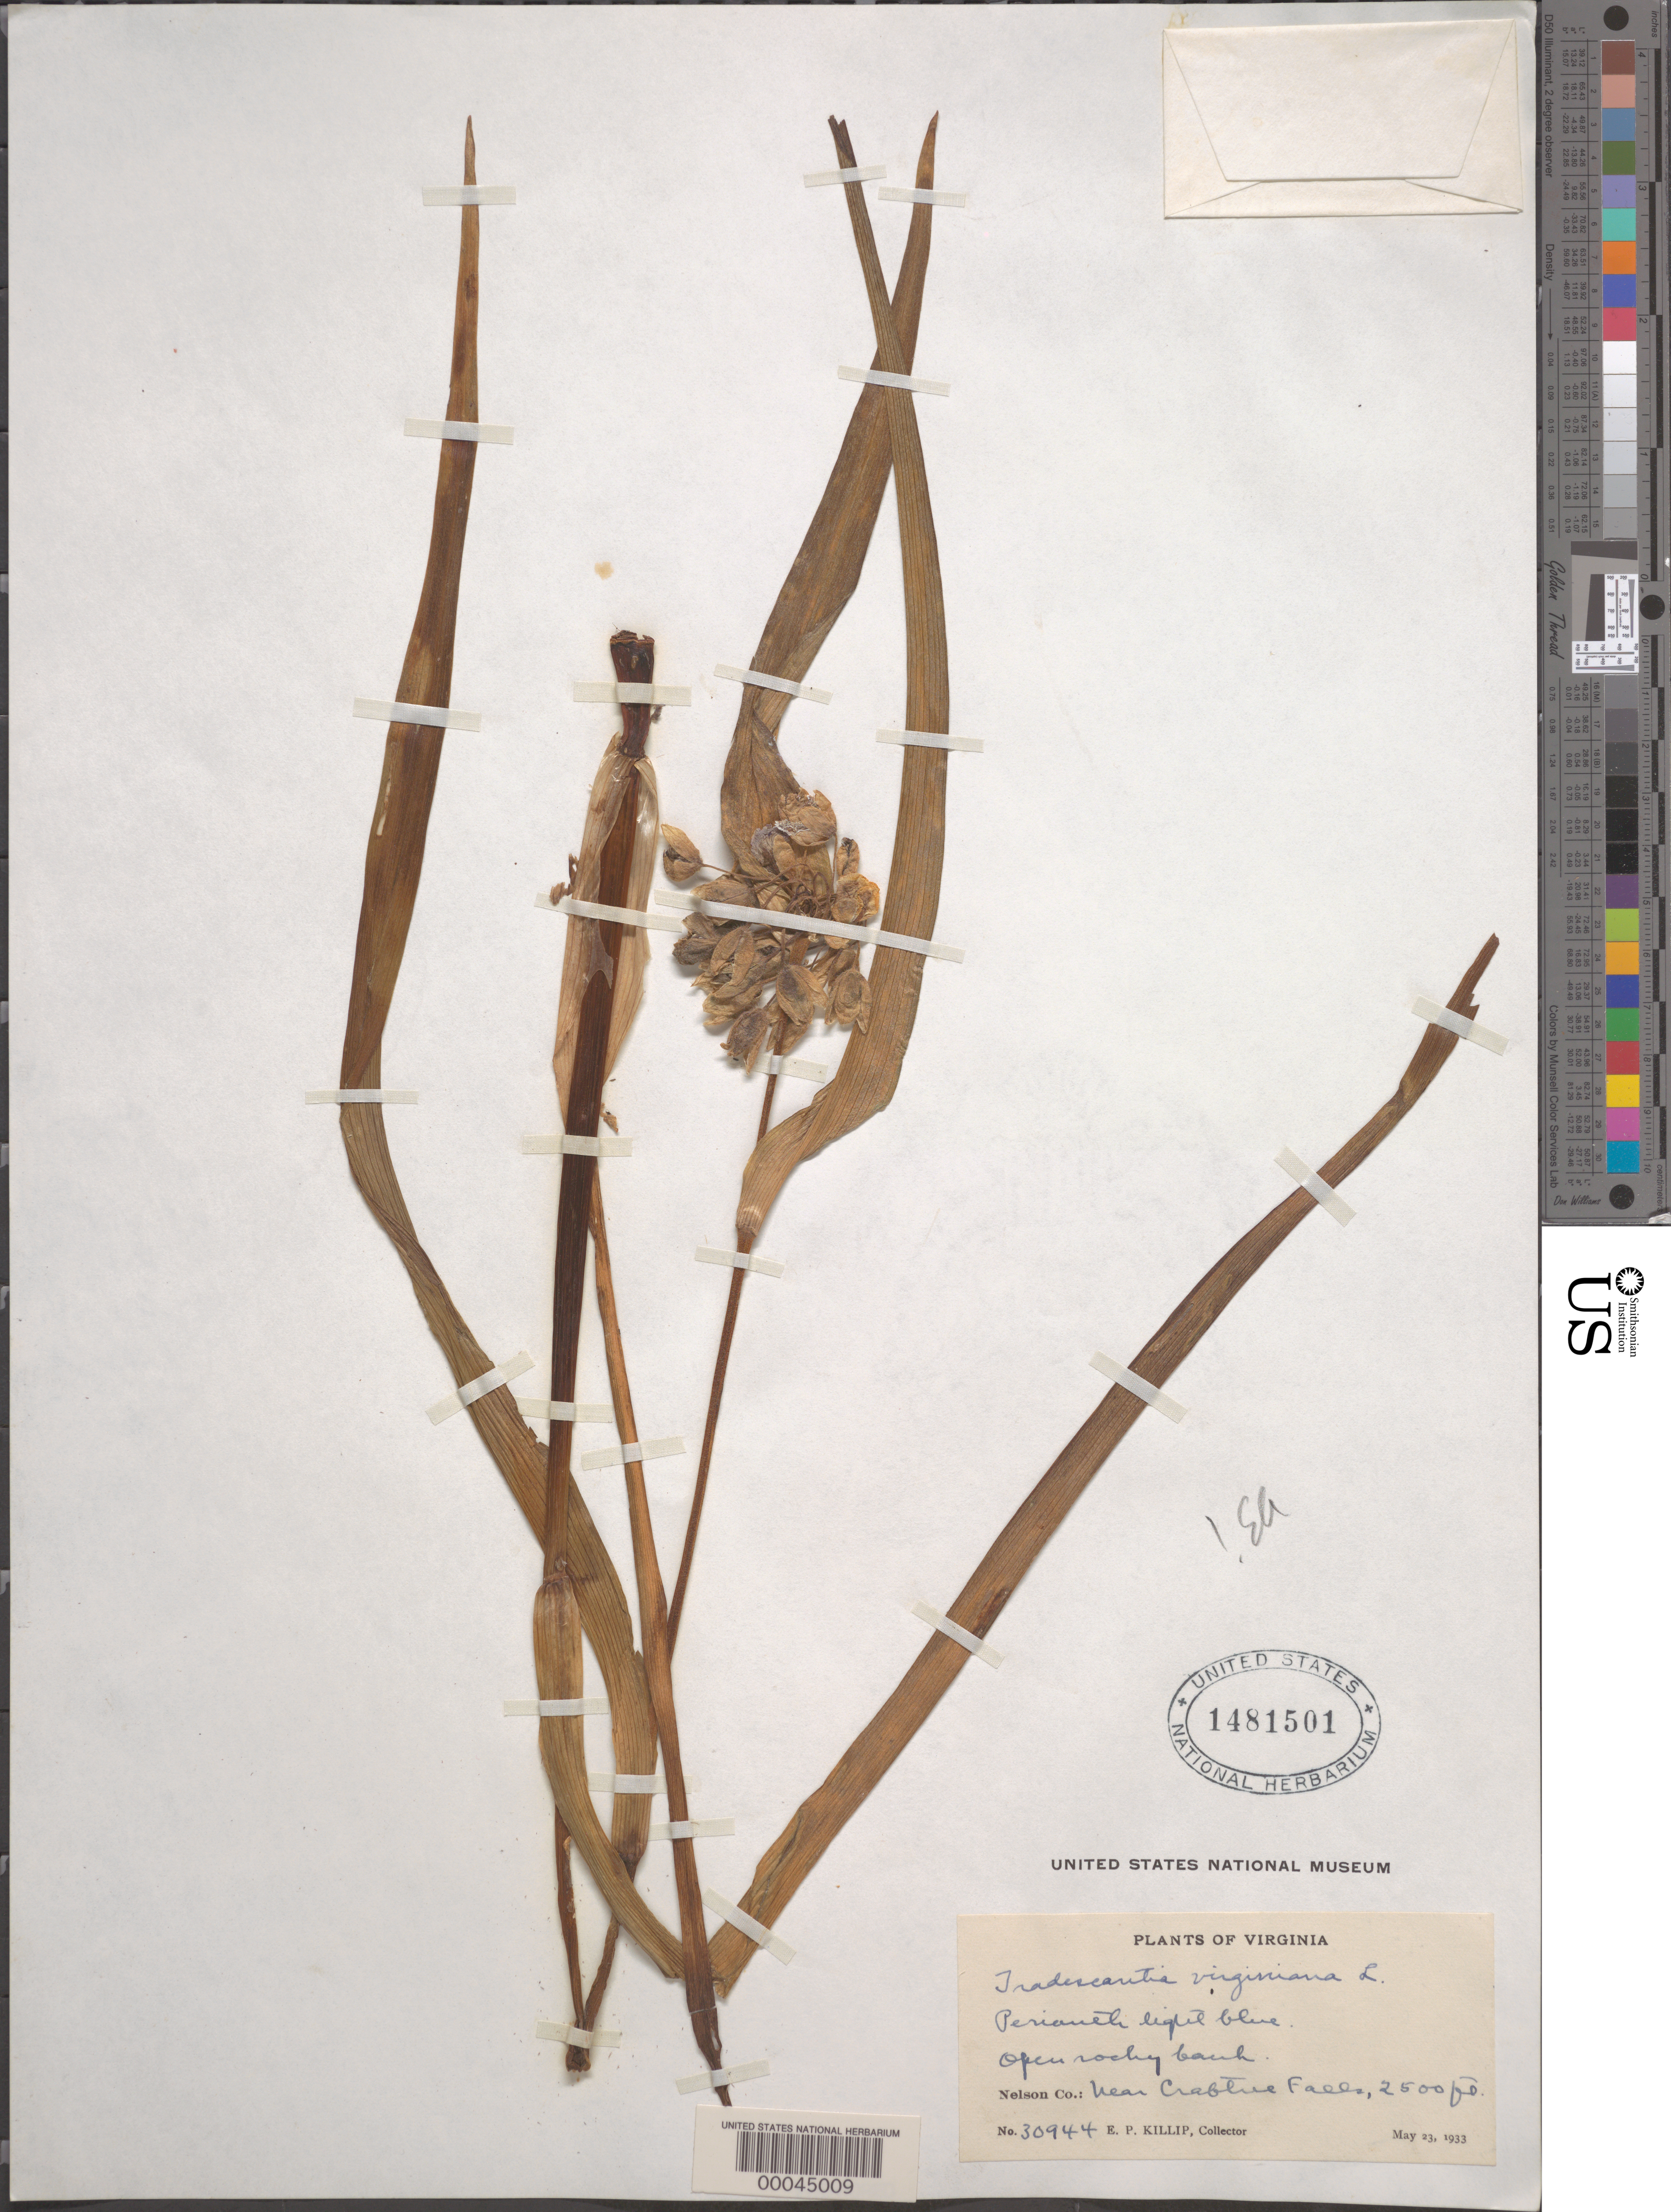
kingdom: Plantae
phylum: Tracheophyta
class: Liliopsida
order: Commelinales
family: Commelinaceae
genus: Tradescantia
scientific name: Tradescantia virginiana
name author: L.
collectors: E. P. Killip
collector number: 30944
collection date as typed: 23 May 1933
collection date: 1933-05-23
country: United States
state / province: Virginia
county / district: Nelson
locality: Near crabtree falls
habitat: Open, rocky bank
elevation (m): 763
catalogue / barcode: US 1481501